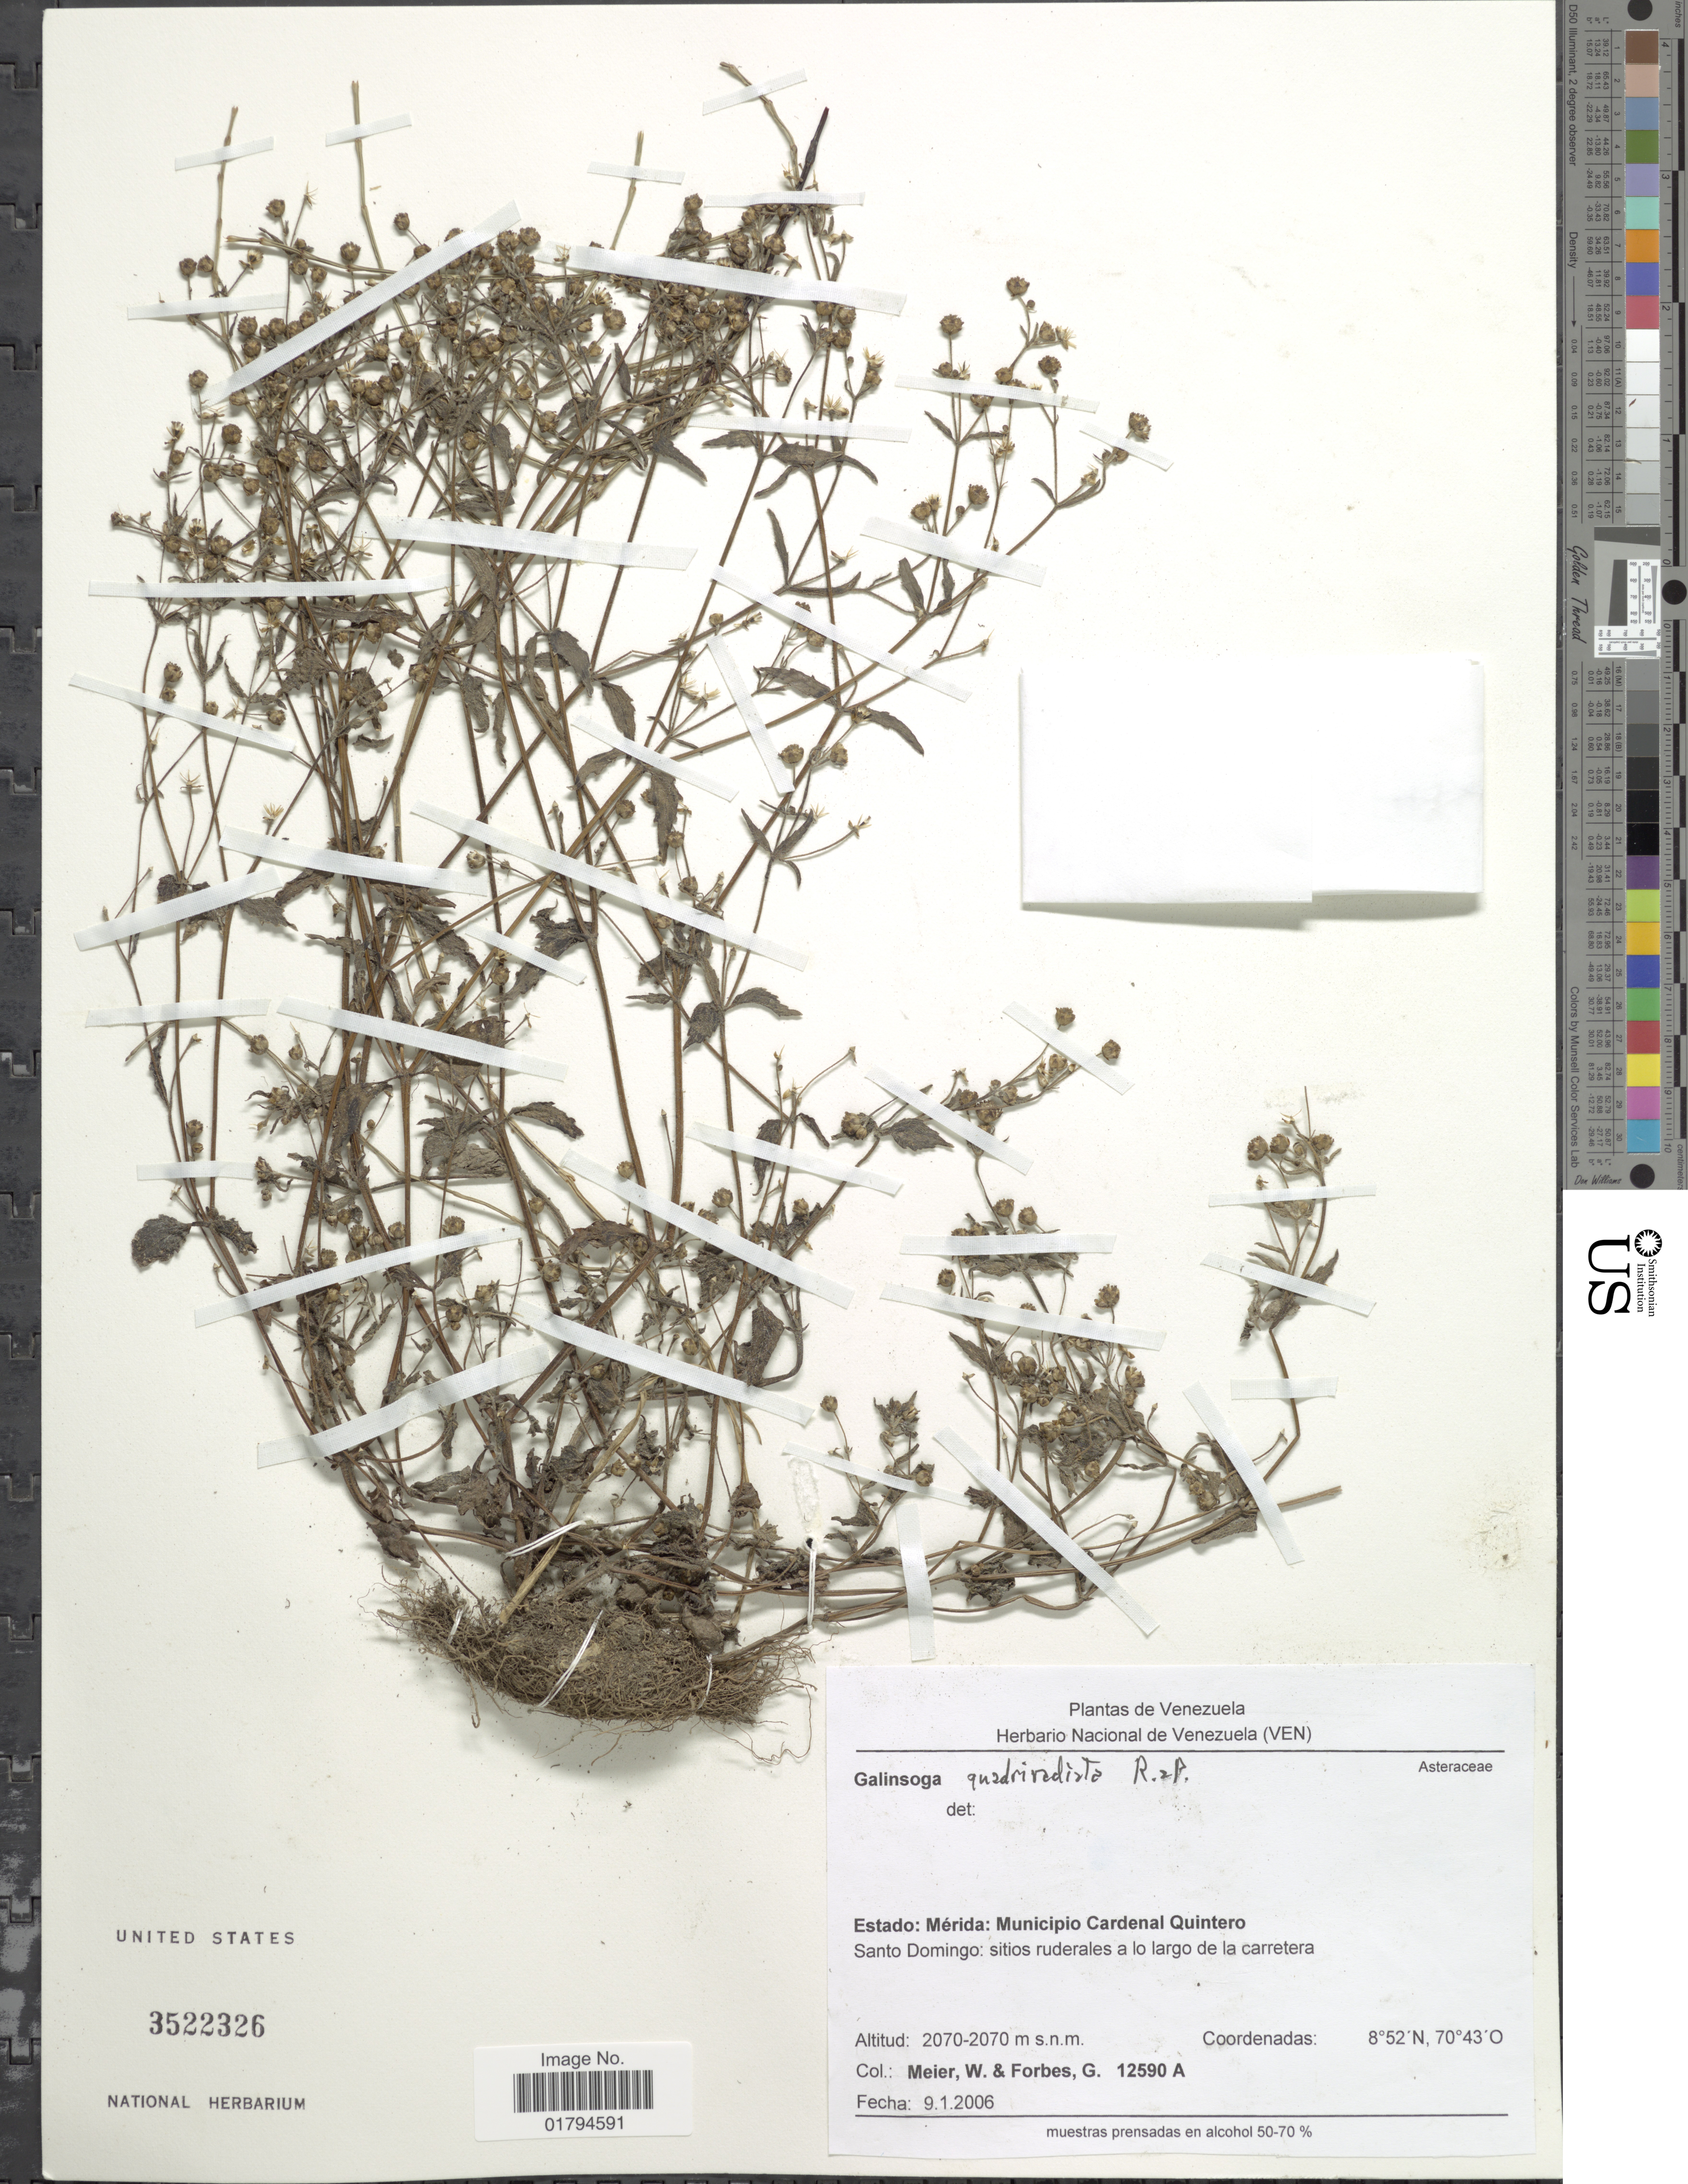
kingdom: Plantae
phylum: Tracheophyta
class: Magnoliopsida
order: Asterales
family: Asteraceae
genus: Galinsoga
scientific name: Galinsoga quadriradiata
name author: Ruiz & Pav.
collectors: W. Meier & G. Forbes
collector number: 12590A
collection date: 2006-01-09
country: Venezuela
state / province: Mérida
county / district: Cardenal Quintero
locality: Santo Domingo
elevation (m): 2070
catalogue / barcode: US 3522326